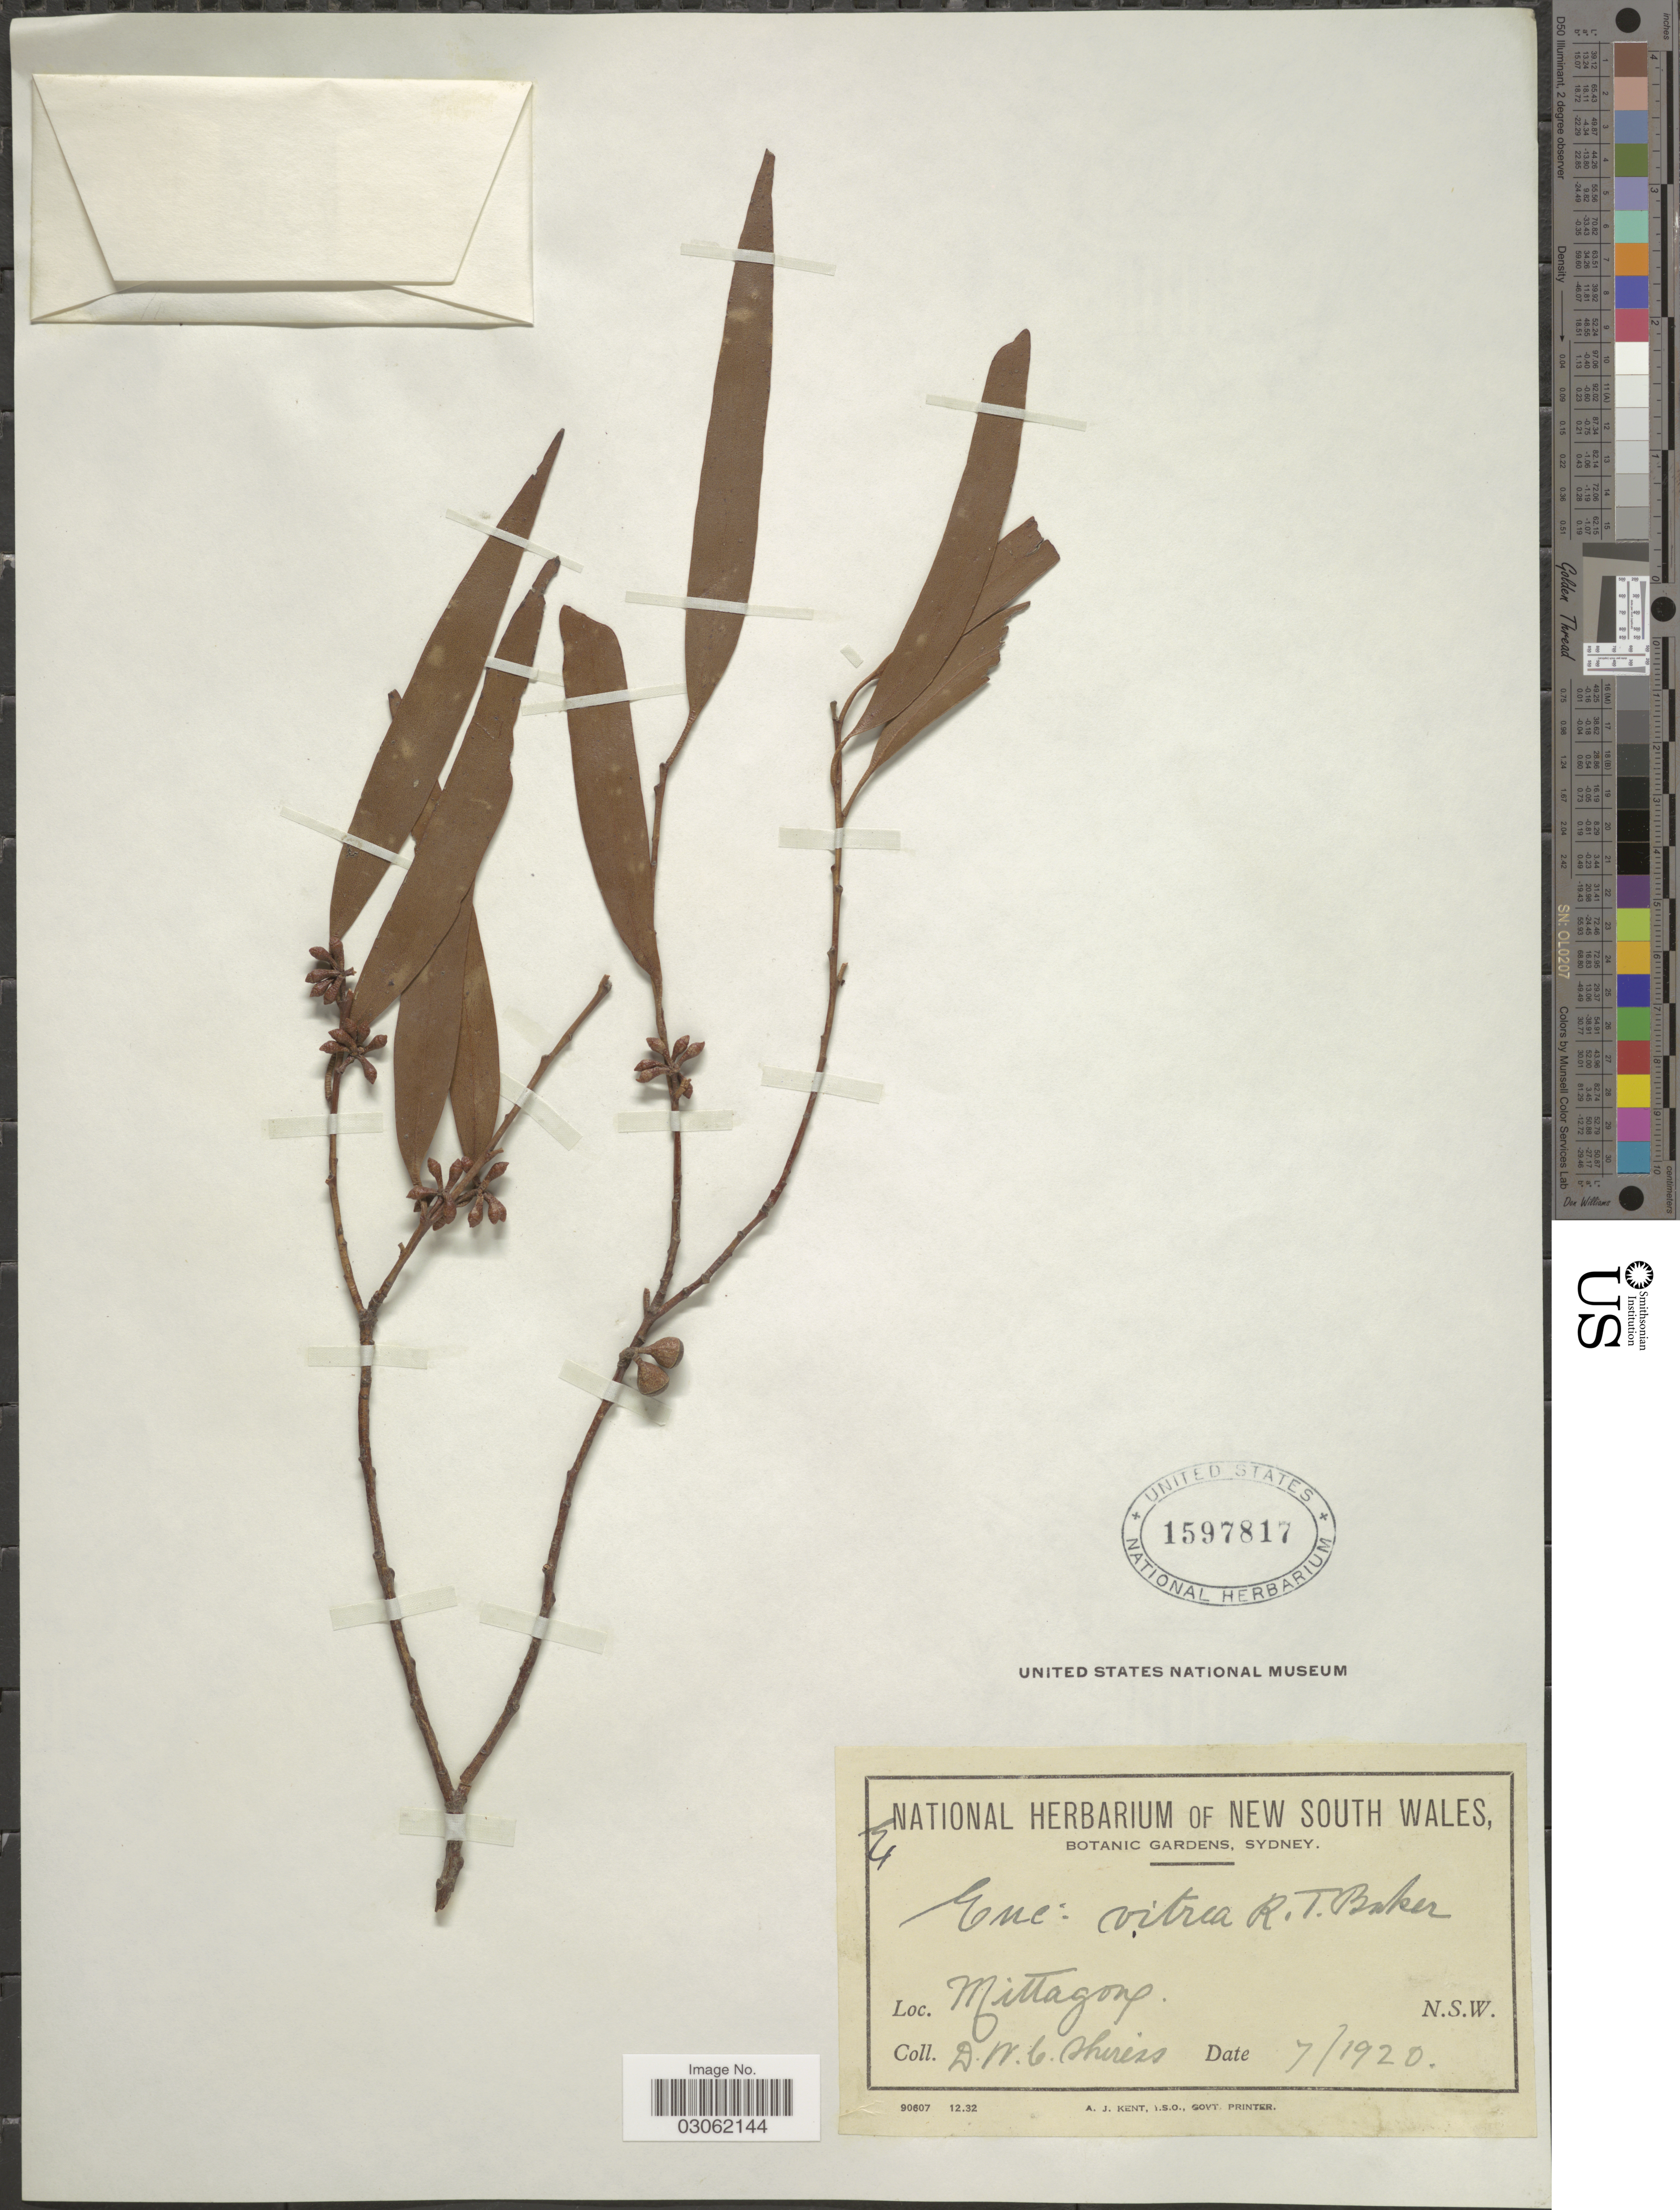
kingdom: Plantae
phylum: Tracheophyta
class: Magnoliopsida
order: Myrtales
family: Myrtaceae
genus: Eucalyptus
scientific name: Eucalyptus x vitrea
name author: F. Muell. ex R.T. Baker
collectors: D. Shiress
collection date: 1920-07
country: Australia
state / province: New South Wales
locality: Mittagong. N. S. W.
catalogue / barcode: US 1597817